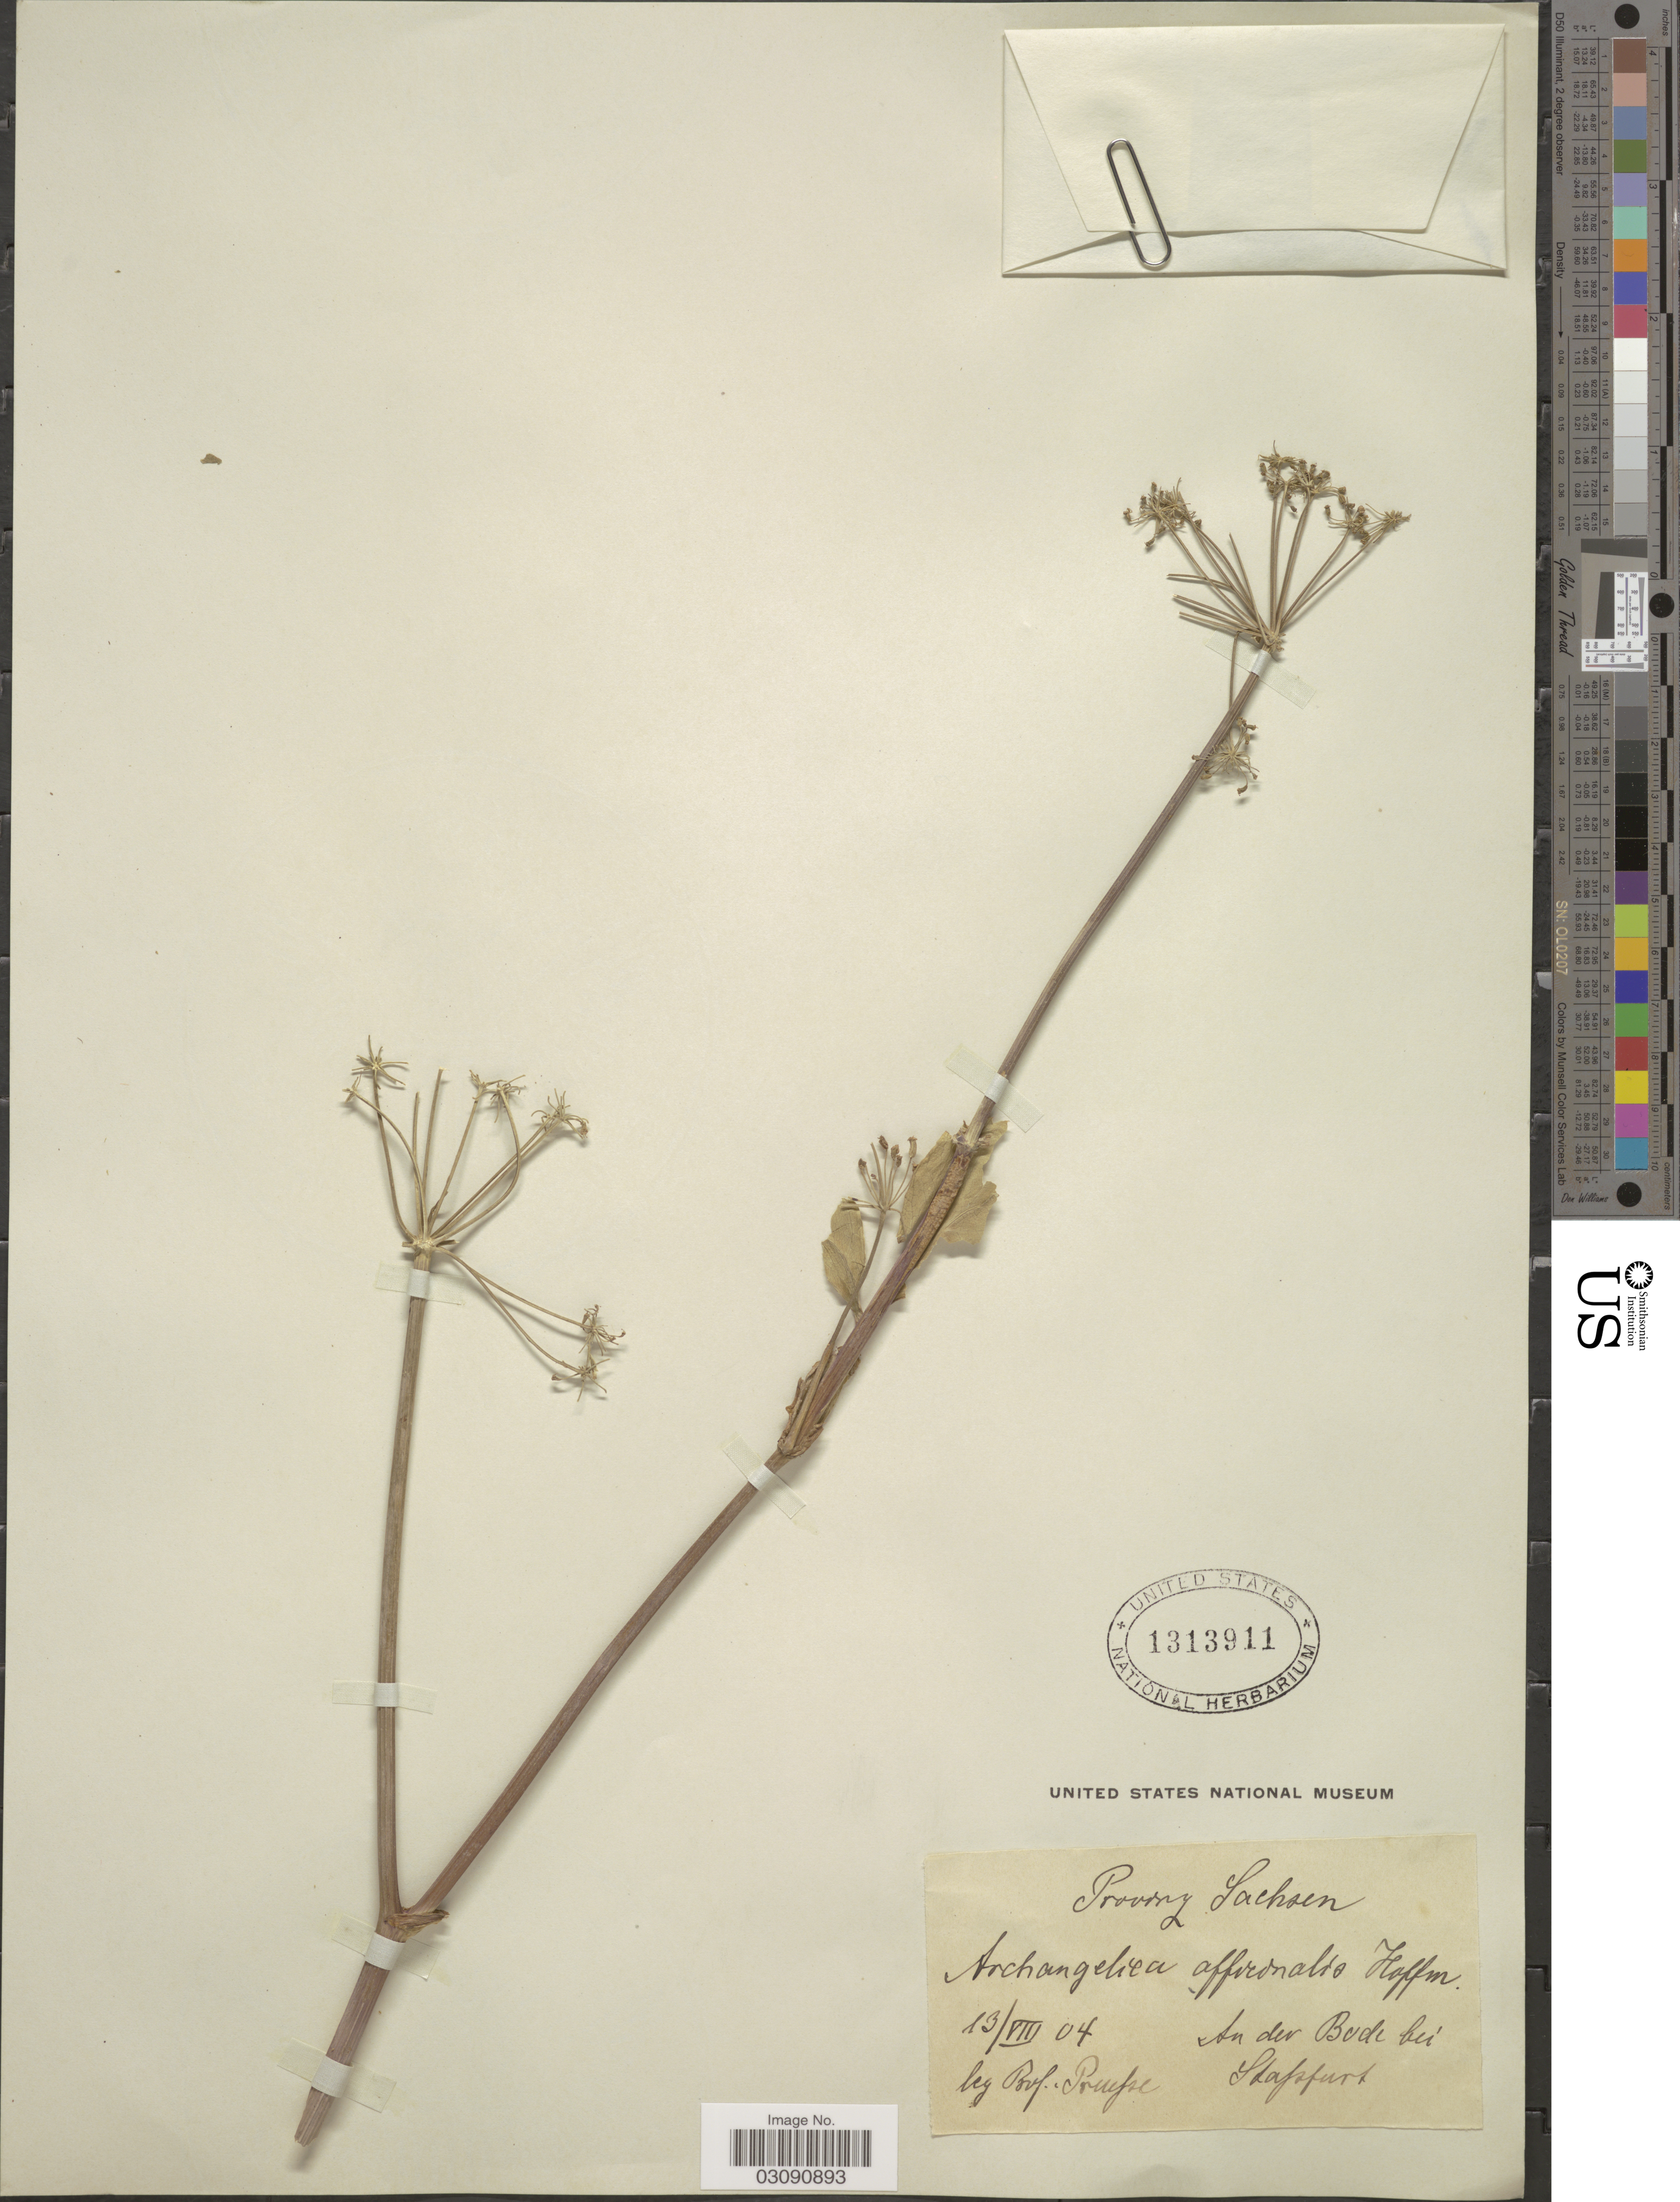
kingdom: Plantae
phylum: Tracheophyta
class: Magnoliopsida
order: Apiales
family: Apiaceae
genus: Archangelica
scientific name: Archangelica officinalis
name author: Hoffm.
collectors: Preusse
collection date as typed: Transcribed d/m/y: 13/8/4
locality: Provory [interpreted] Lachsen [interpreted], An der Bode bei Stappurt [interpreted].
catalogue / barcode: US 1313911